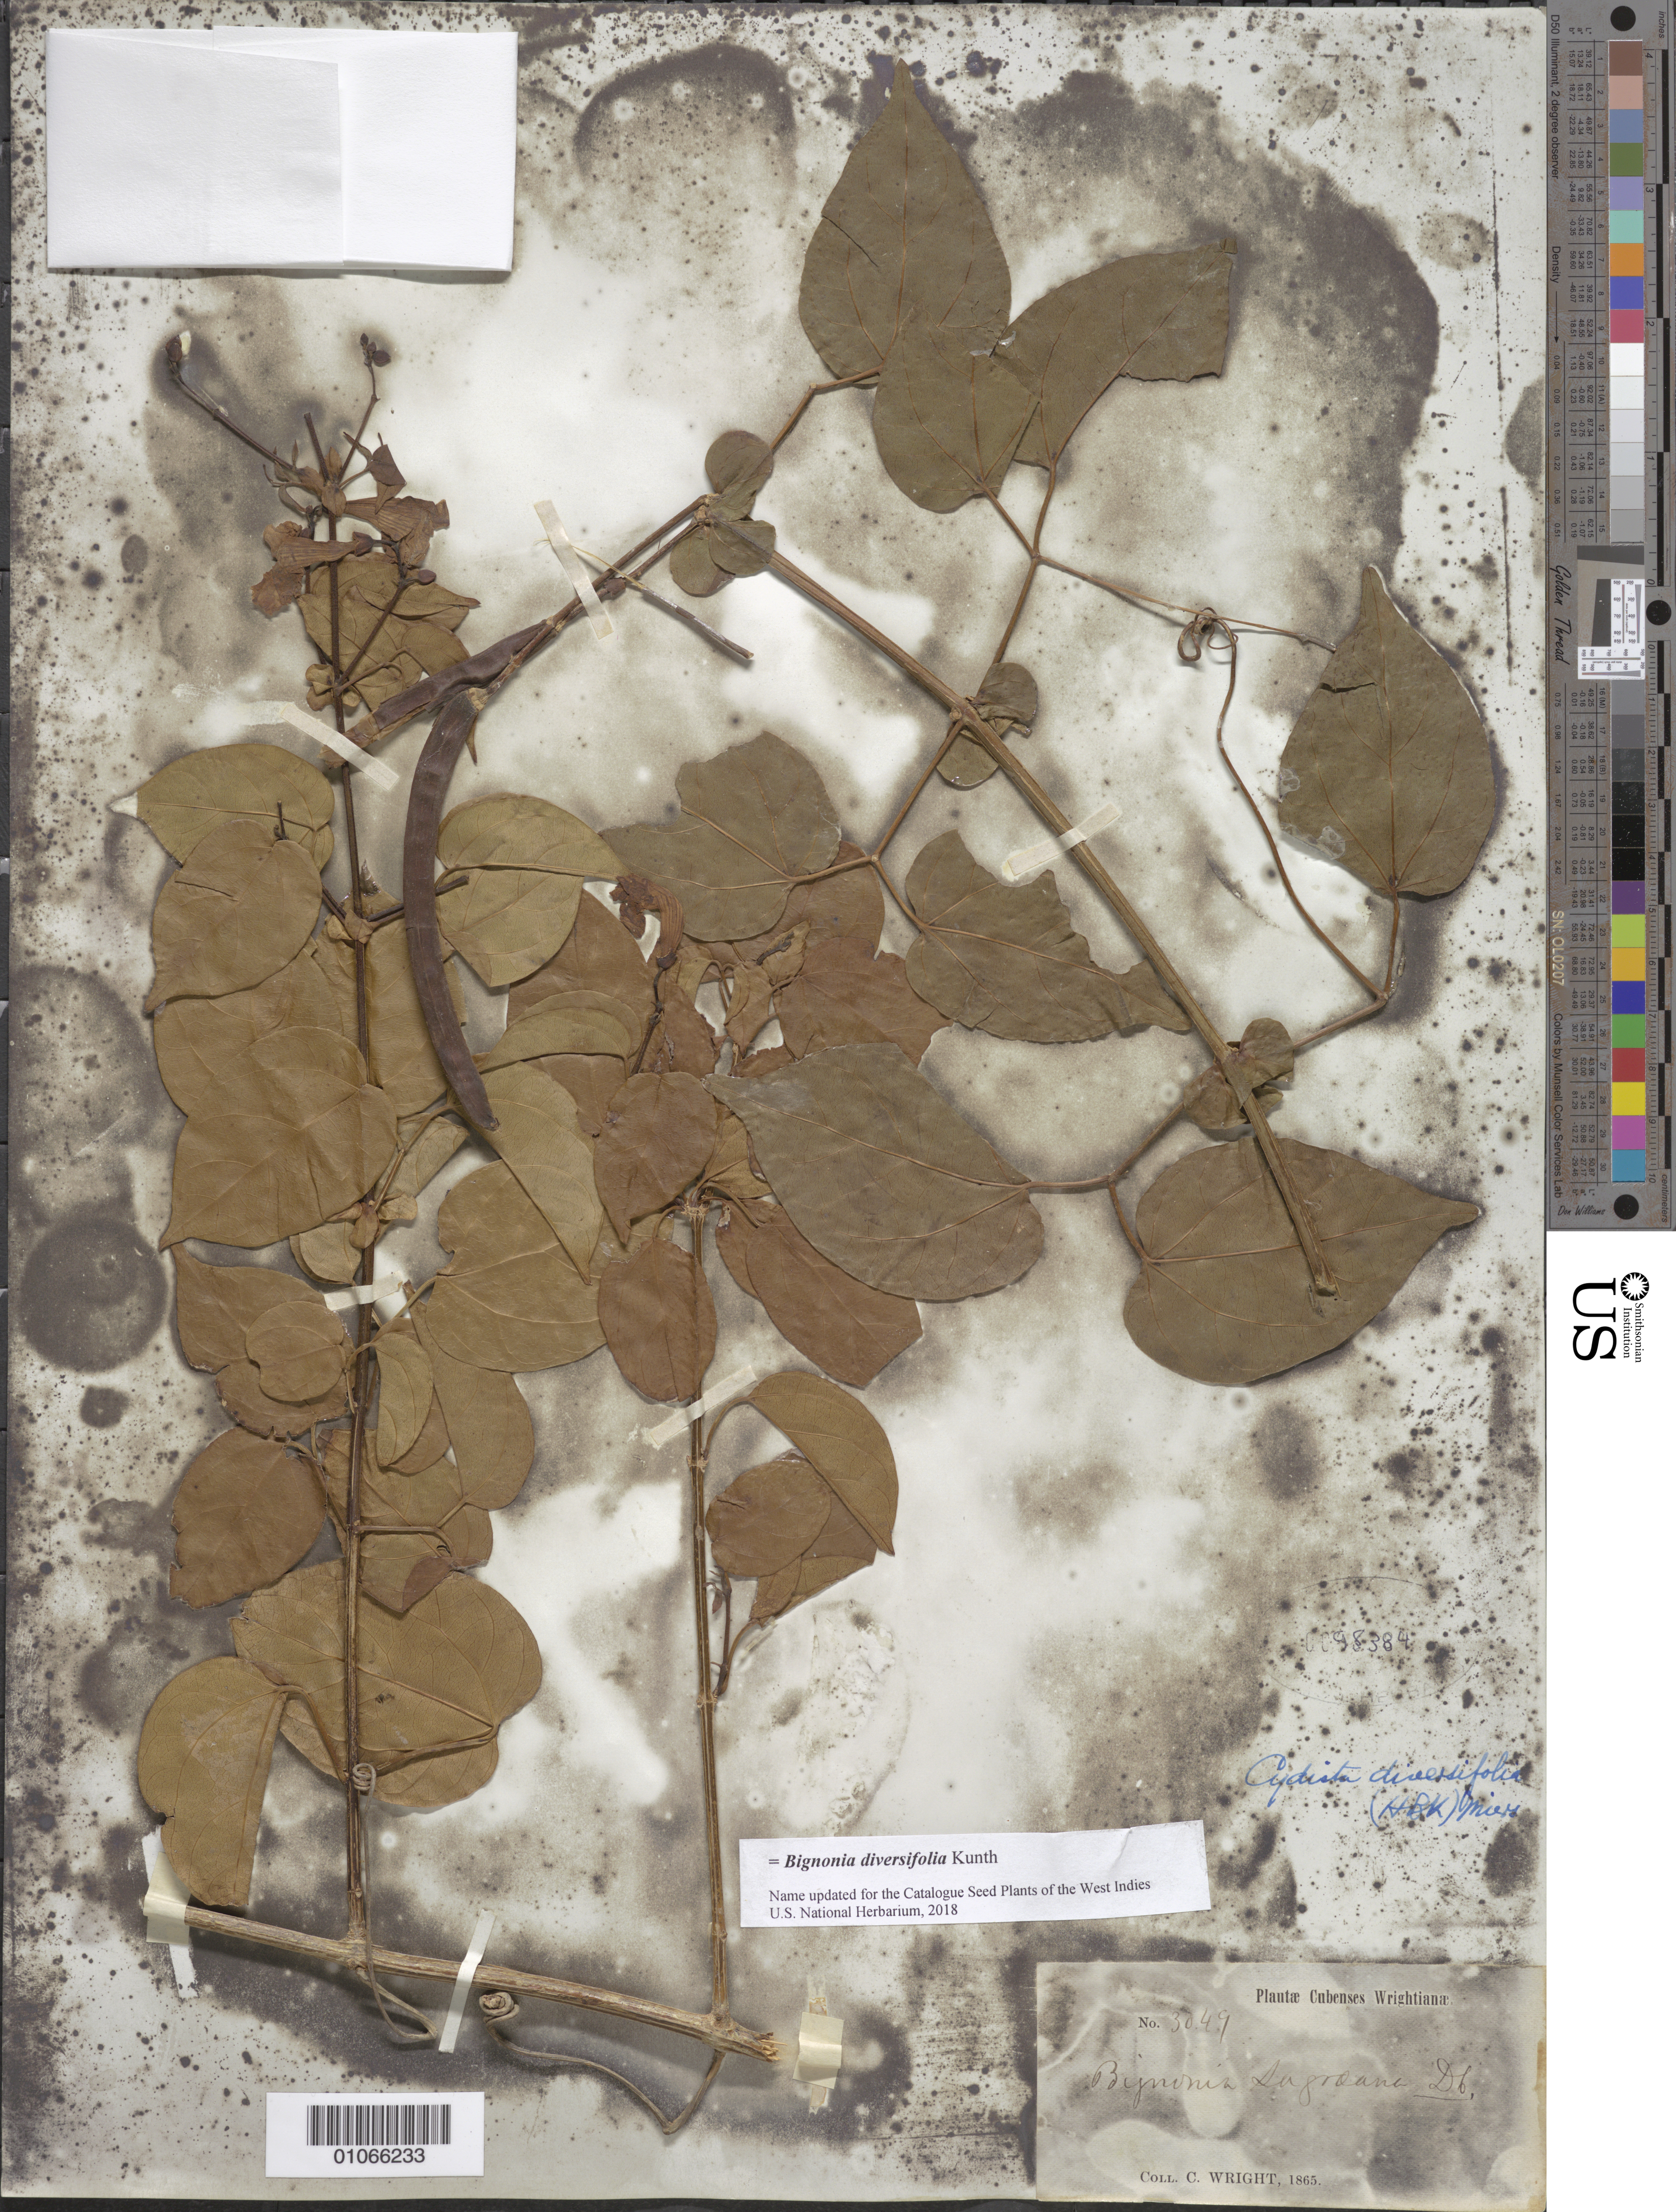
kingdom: Plantae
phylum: Tracheophyta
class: Magnoliopsida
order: Lamiales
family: Bignoniaceae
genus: Bignonia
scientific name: Bignonia diversifolia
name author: Kunth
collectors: C. Wright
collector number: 3049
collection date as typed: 01 Jan 1865 to 31 Dec 1865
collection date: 1865-01-01/1865-12-31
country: Cuba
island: Cuba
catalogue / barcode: US 98384